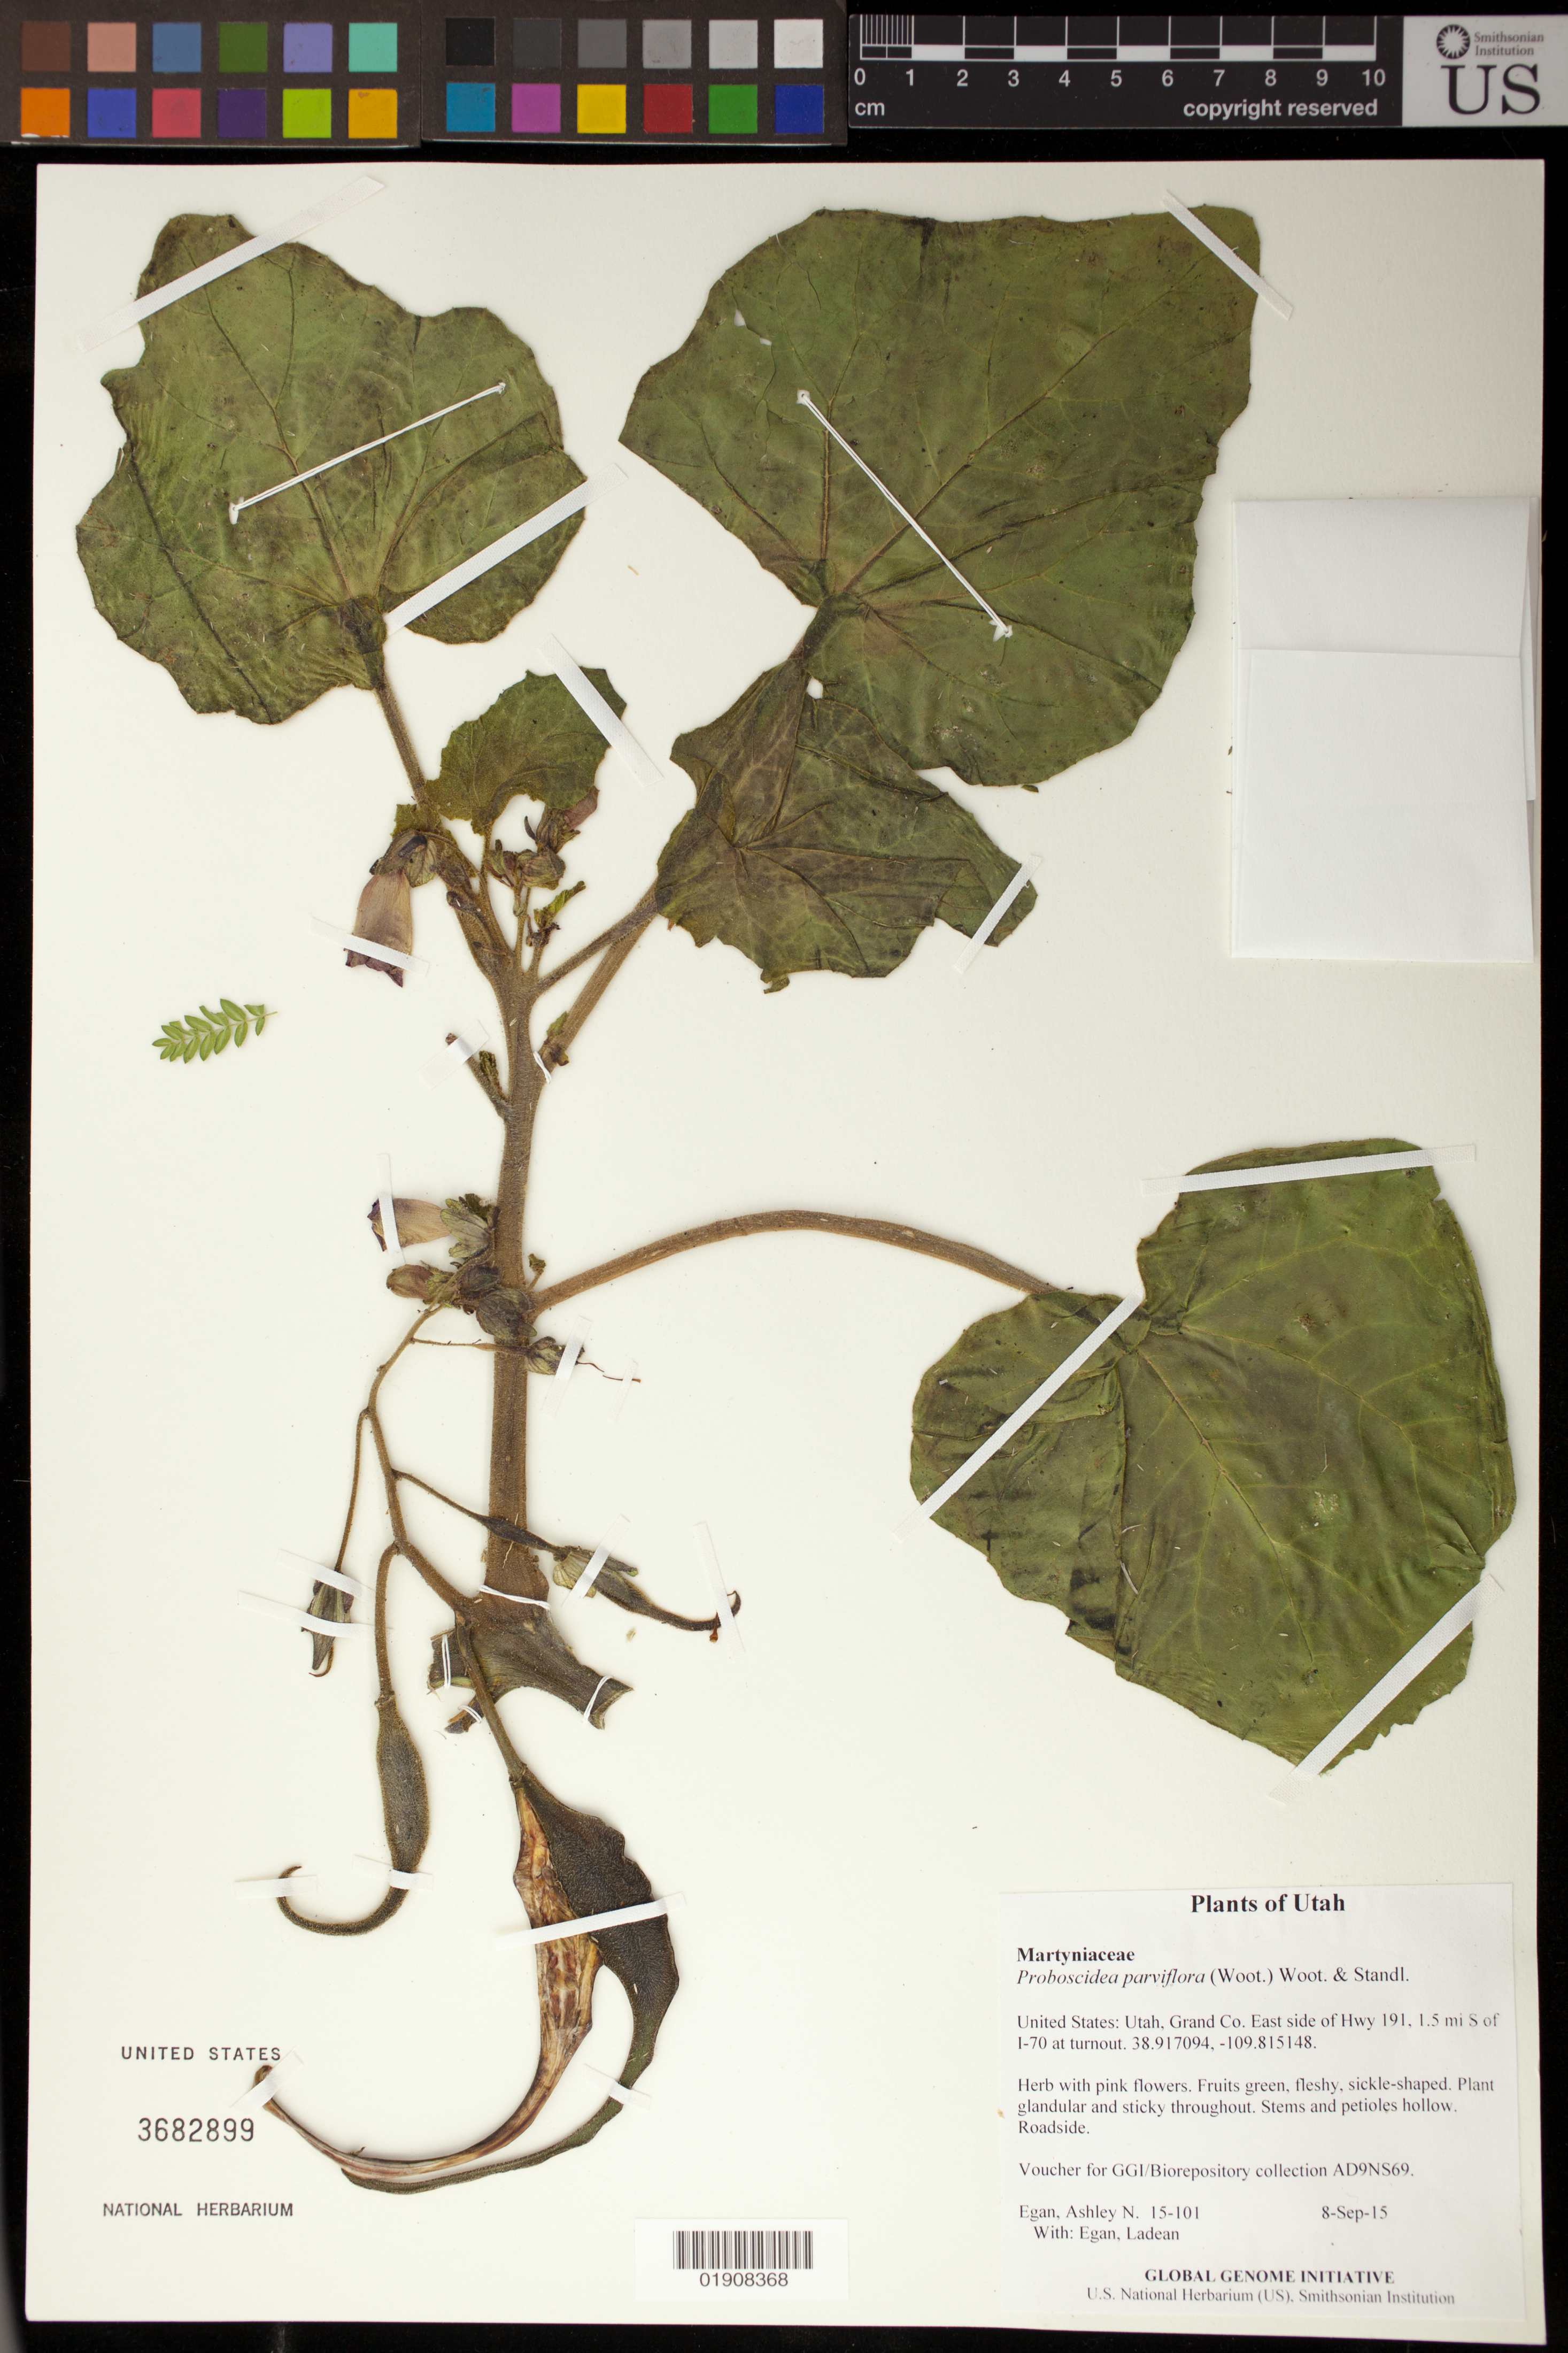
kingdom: Plantae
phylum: Tracheophyta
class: Magnoliopsida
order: Lamiales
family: Martyniaceae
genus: Proboscidea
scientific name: Proboscidea parviflora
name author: (Wooton) Wooton & Standl.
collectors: A. N. Egan & L. Egan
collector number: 15-101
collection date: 2015-09-08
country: United States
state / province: Utah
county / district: Grand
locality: East side of Hwy 191, 1.5 mi S of I-70 at turnout.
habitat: Roadside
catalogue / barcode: US 3682899